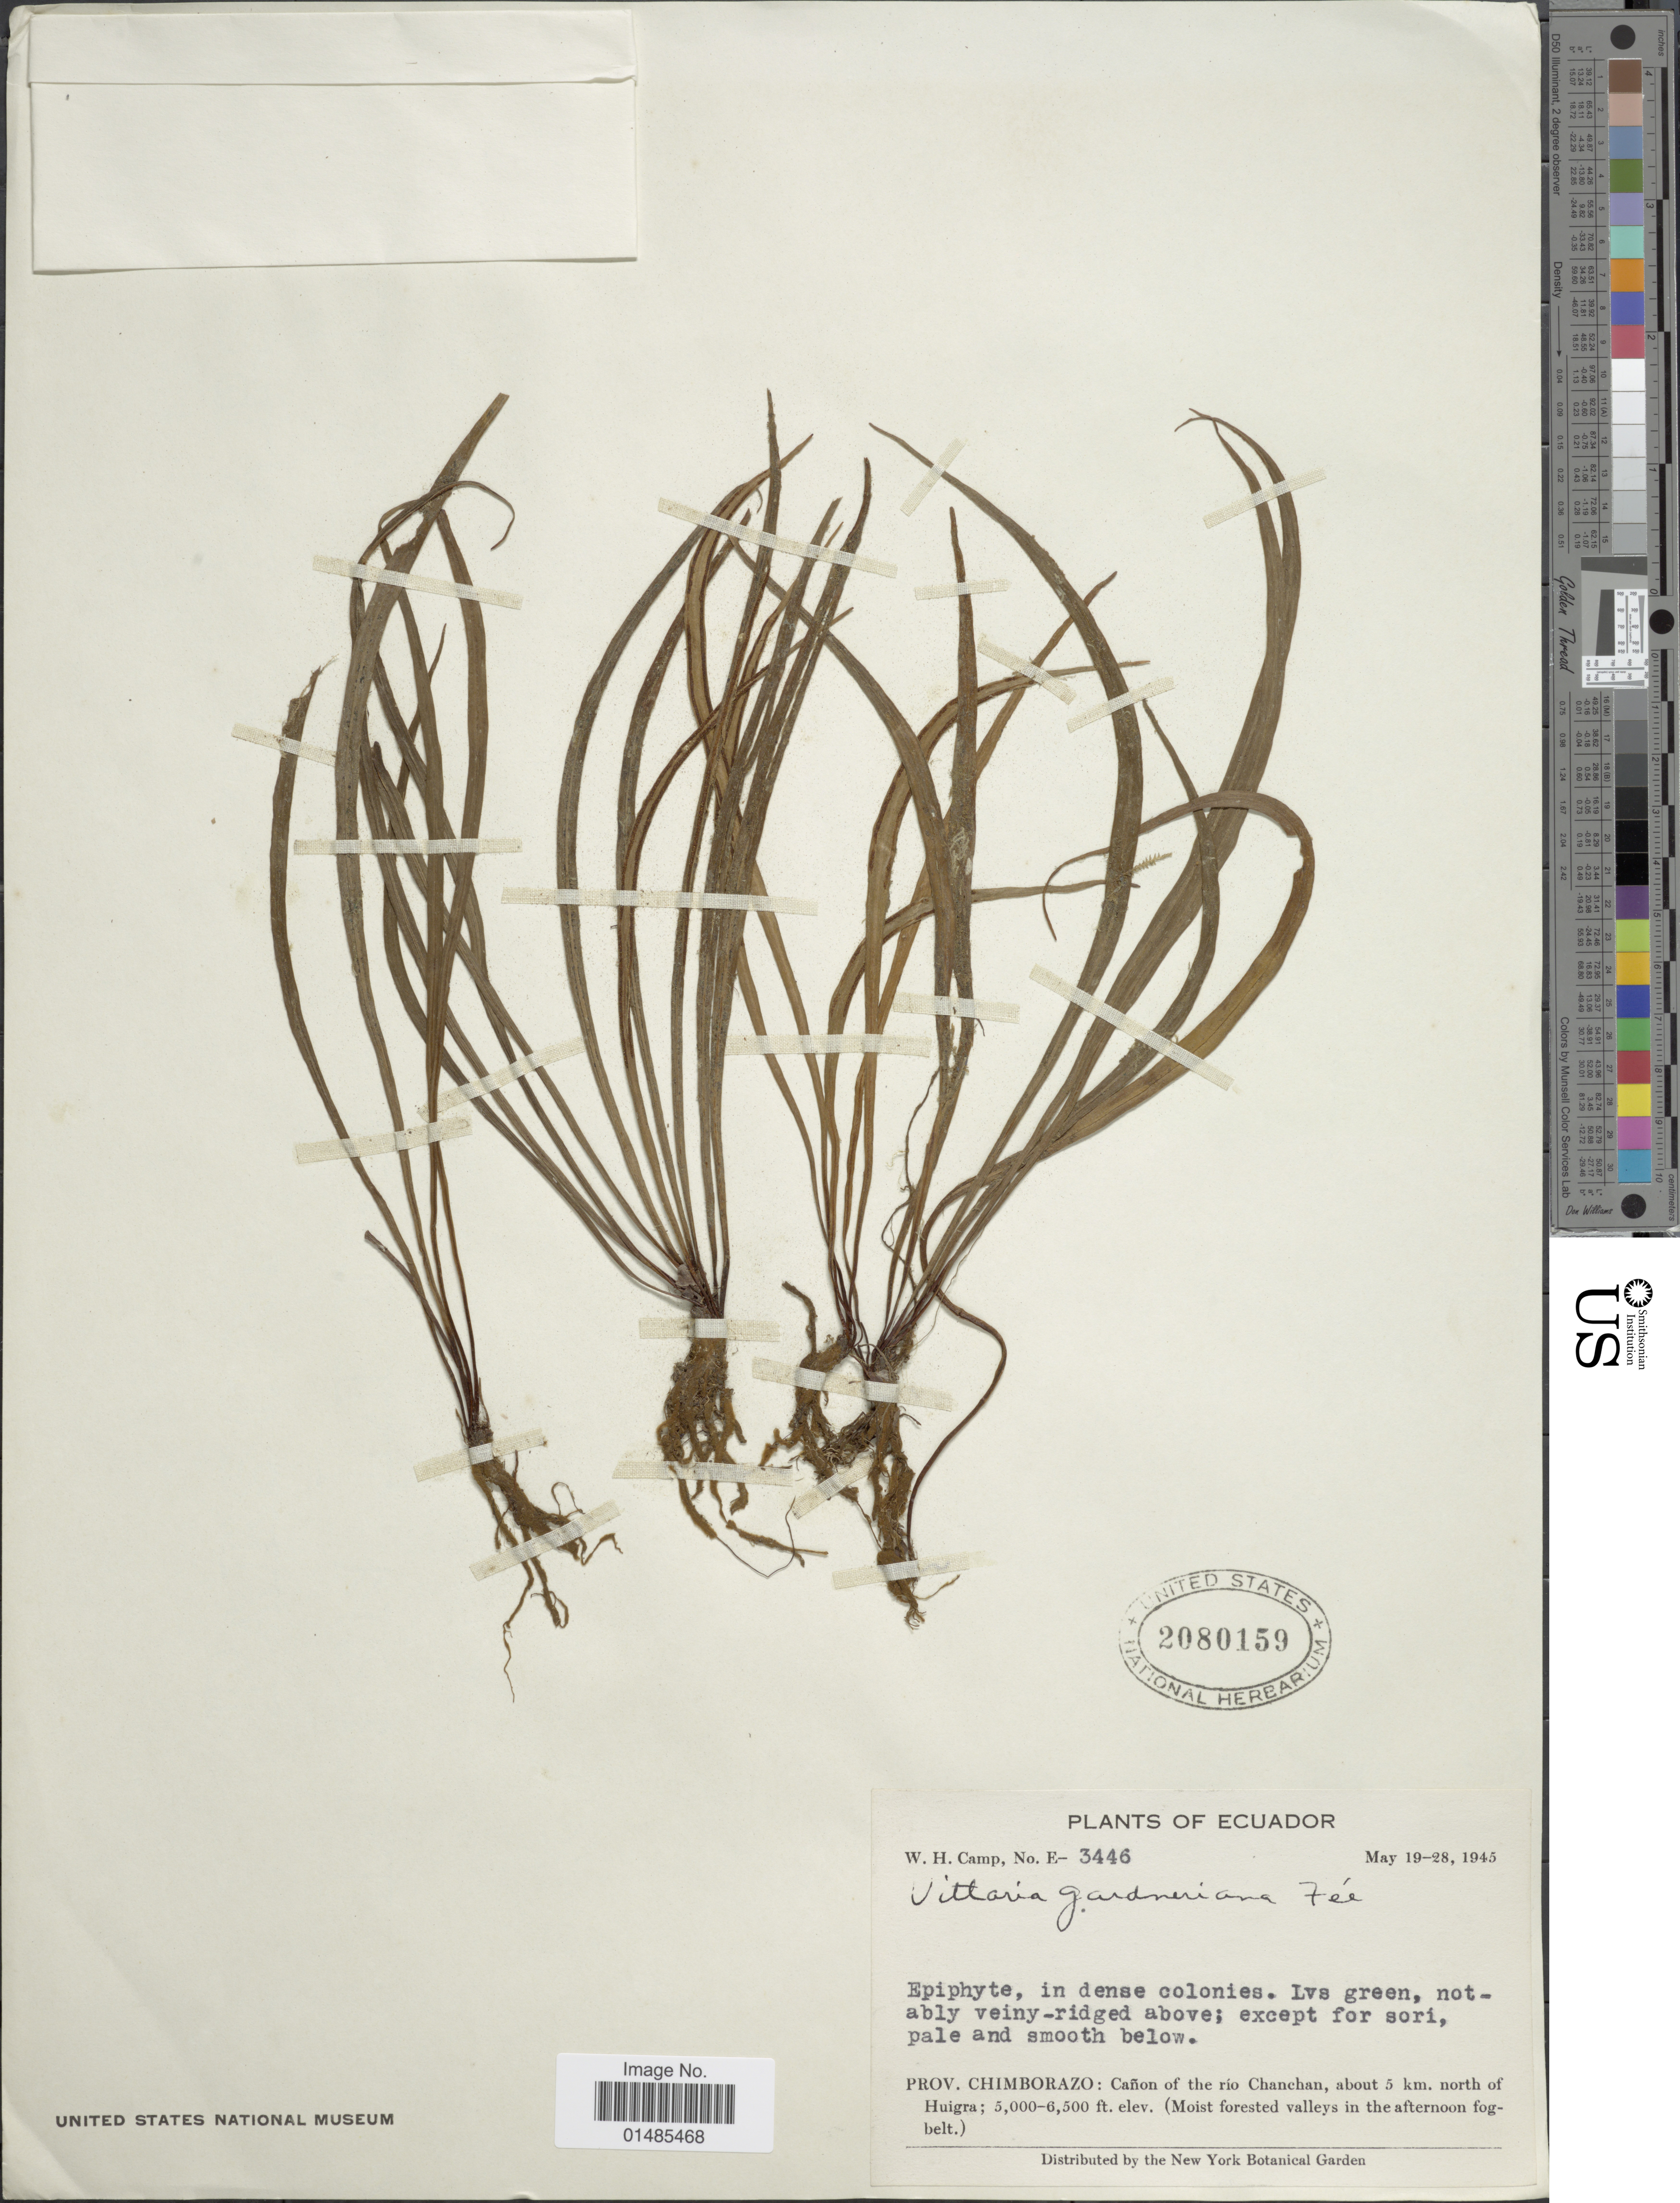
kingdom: Plantae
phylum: Tracheophyta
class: Polypodiopsida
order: Polypodiales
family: Pteridaceae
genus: Radiovittaria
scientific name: Radiovittaria gardneriana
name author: (Fée) E.H. Crane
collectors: W. H. Camp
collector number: E-3446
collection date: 1945-05-19/1945-05-28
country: Ecuador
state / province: Chimborazo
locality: Cañon of the río Chanchan, about 5 km. north of Huigra.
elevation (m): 1524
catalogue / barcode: US 2080159